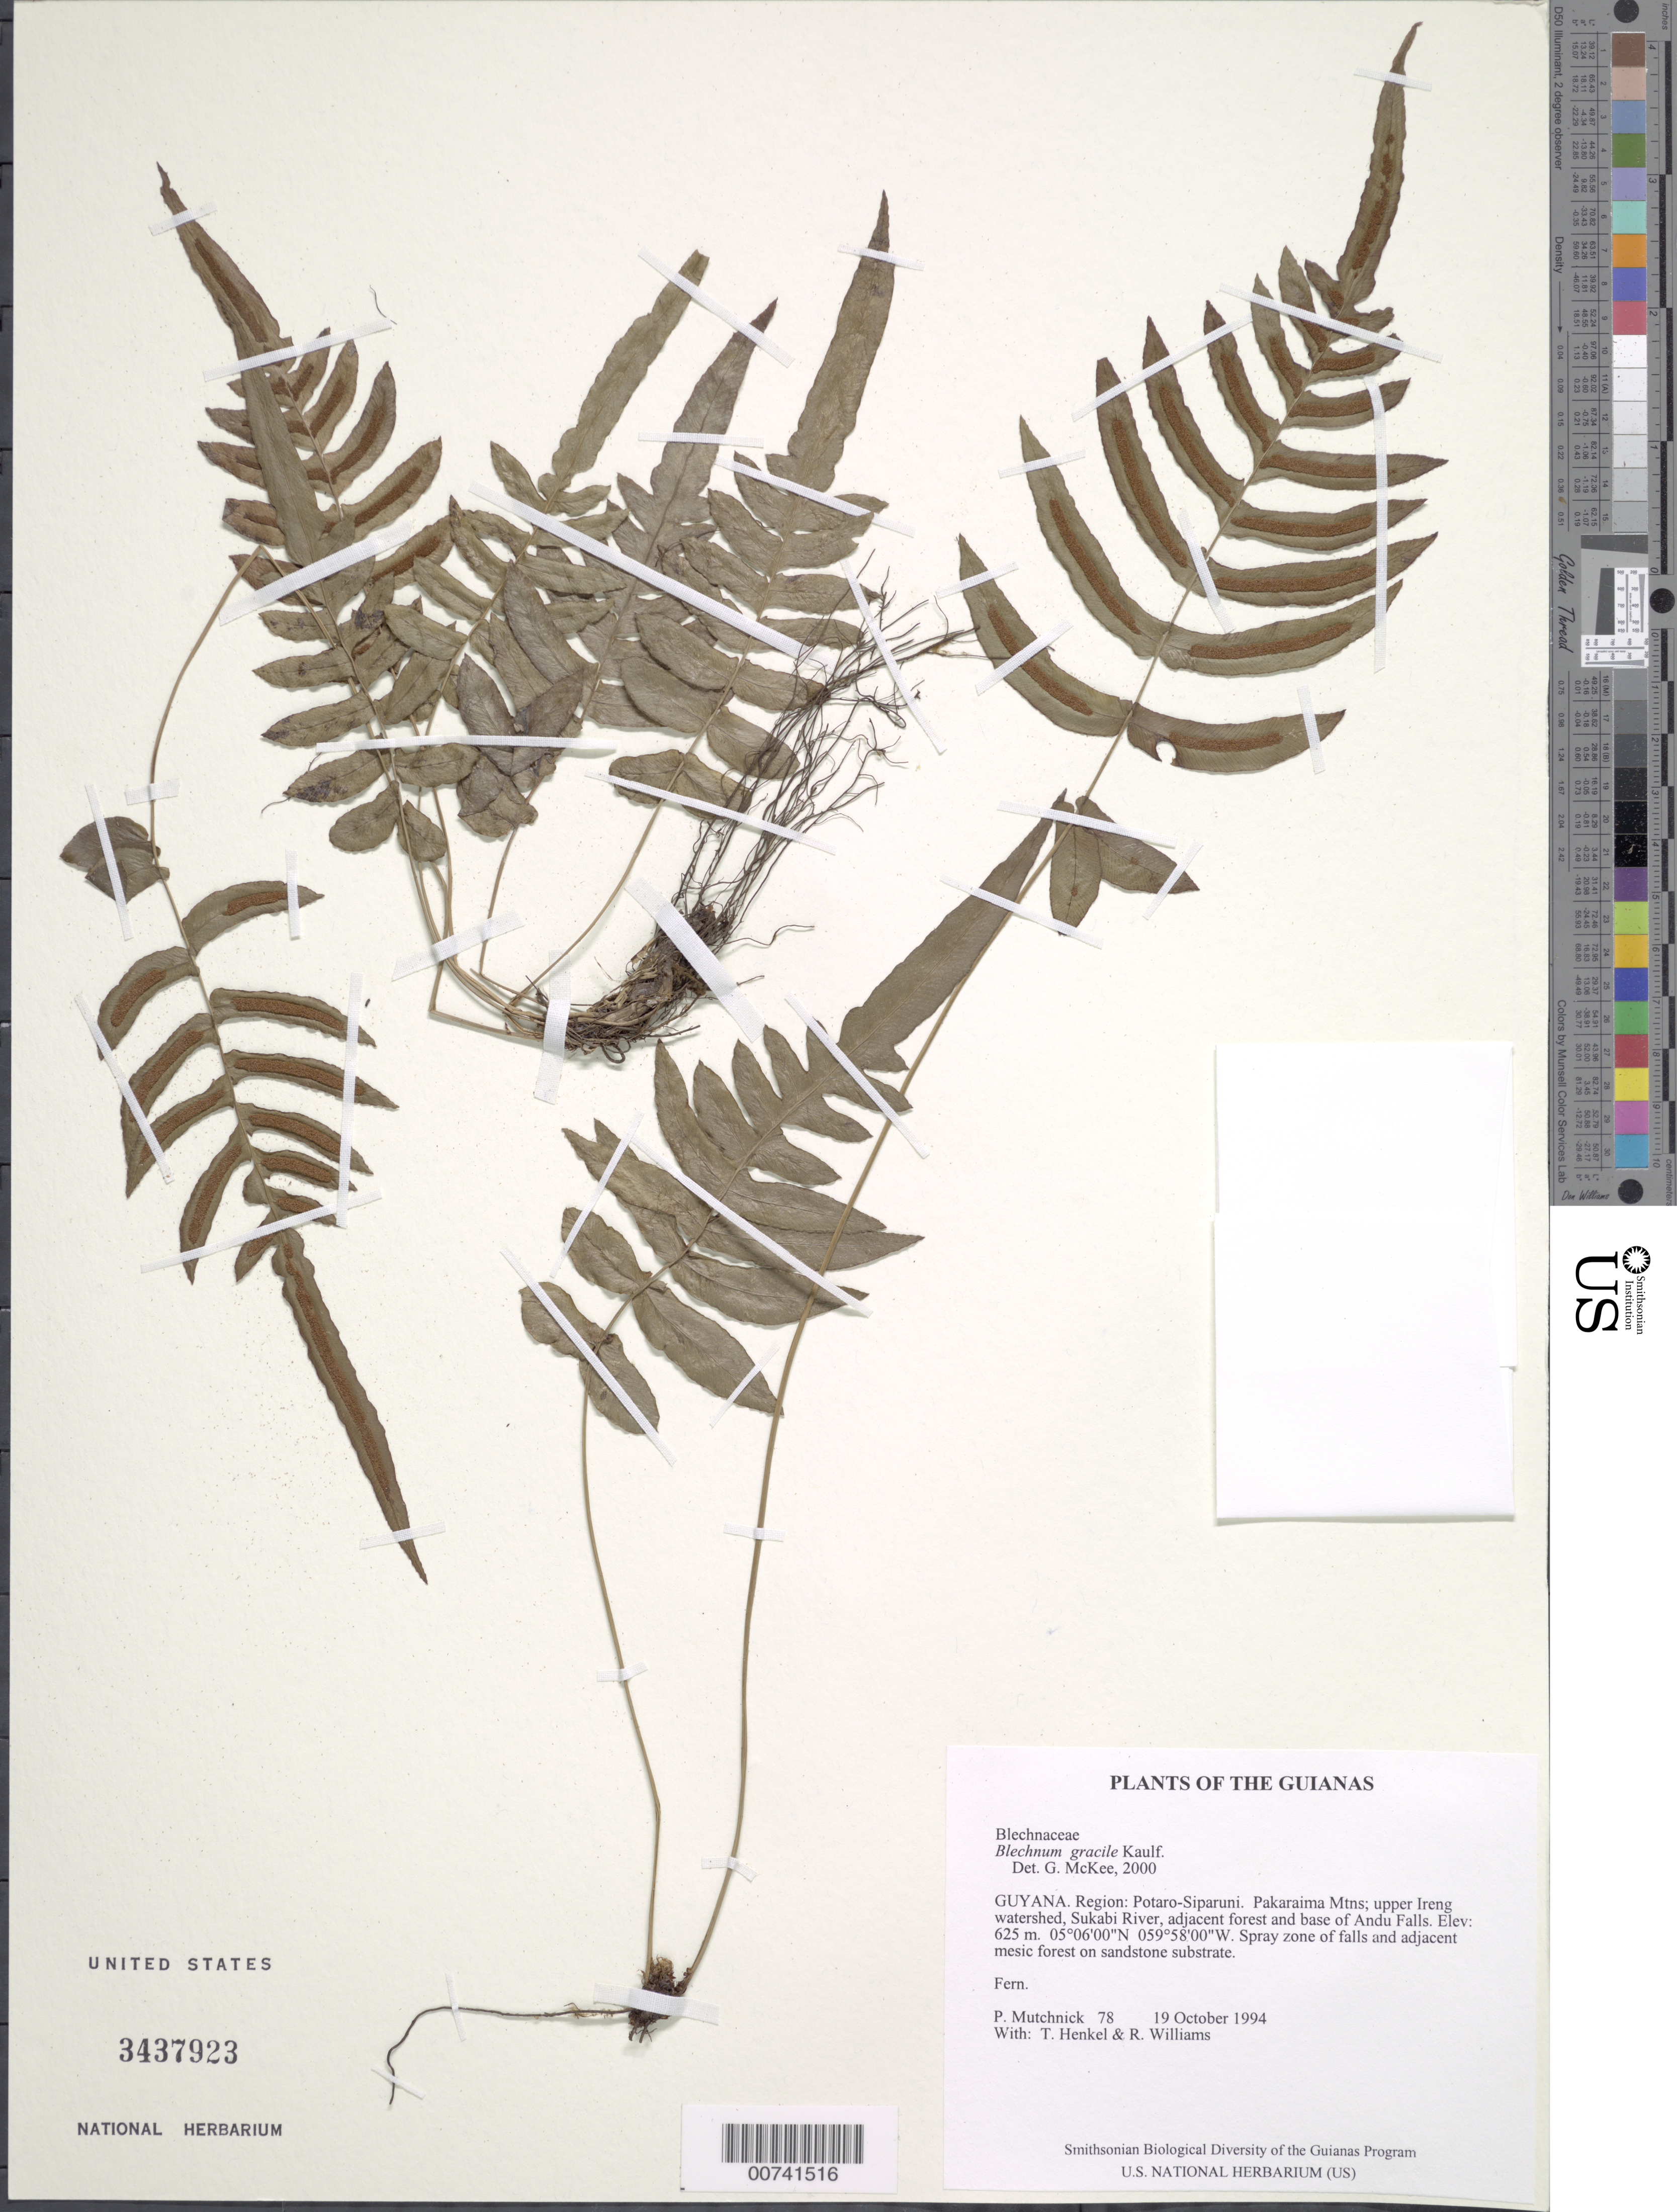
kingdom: Plantae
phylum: Tracheophyta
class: Polypodiopsida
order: Polypodiales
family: Blechnaceae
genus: Blechnum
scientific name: Blechnum gracile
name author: Kaulf.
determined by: McKee, G. S., (US), NMNH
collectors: P. Mutchnick, T. Henkel & R. Williams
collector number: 78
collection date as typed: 19 October 1994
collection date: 1994-10-19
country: Guyana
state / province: Potaro-Siparuni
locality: Pakaraima Mtns; upper Ireng watershed, Sukabi River, adjacent forest and base of Andu Falls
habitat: Spray zone of falls and adjacent mesic forest on sandstone substrate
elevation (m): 625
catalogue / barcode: US 3437923